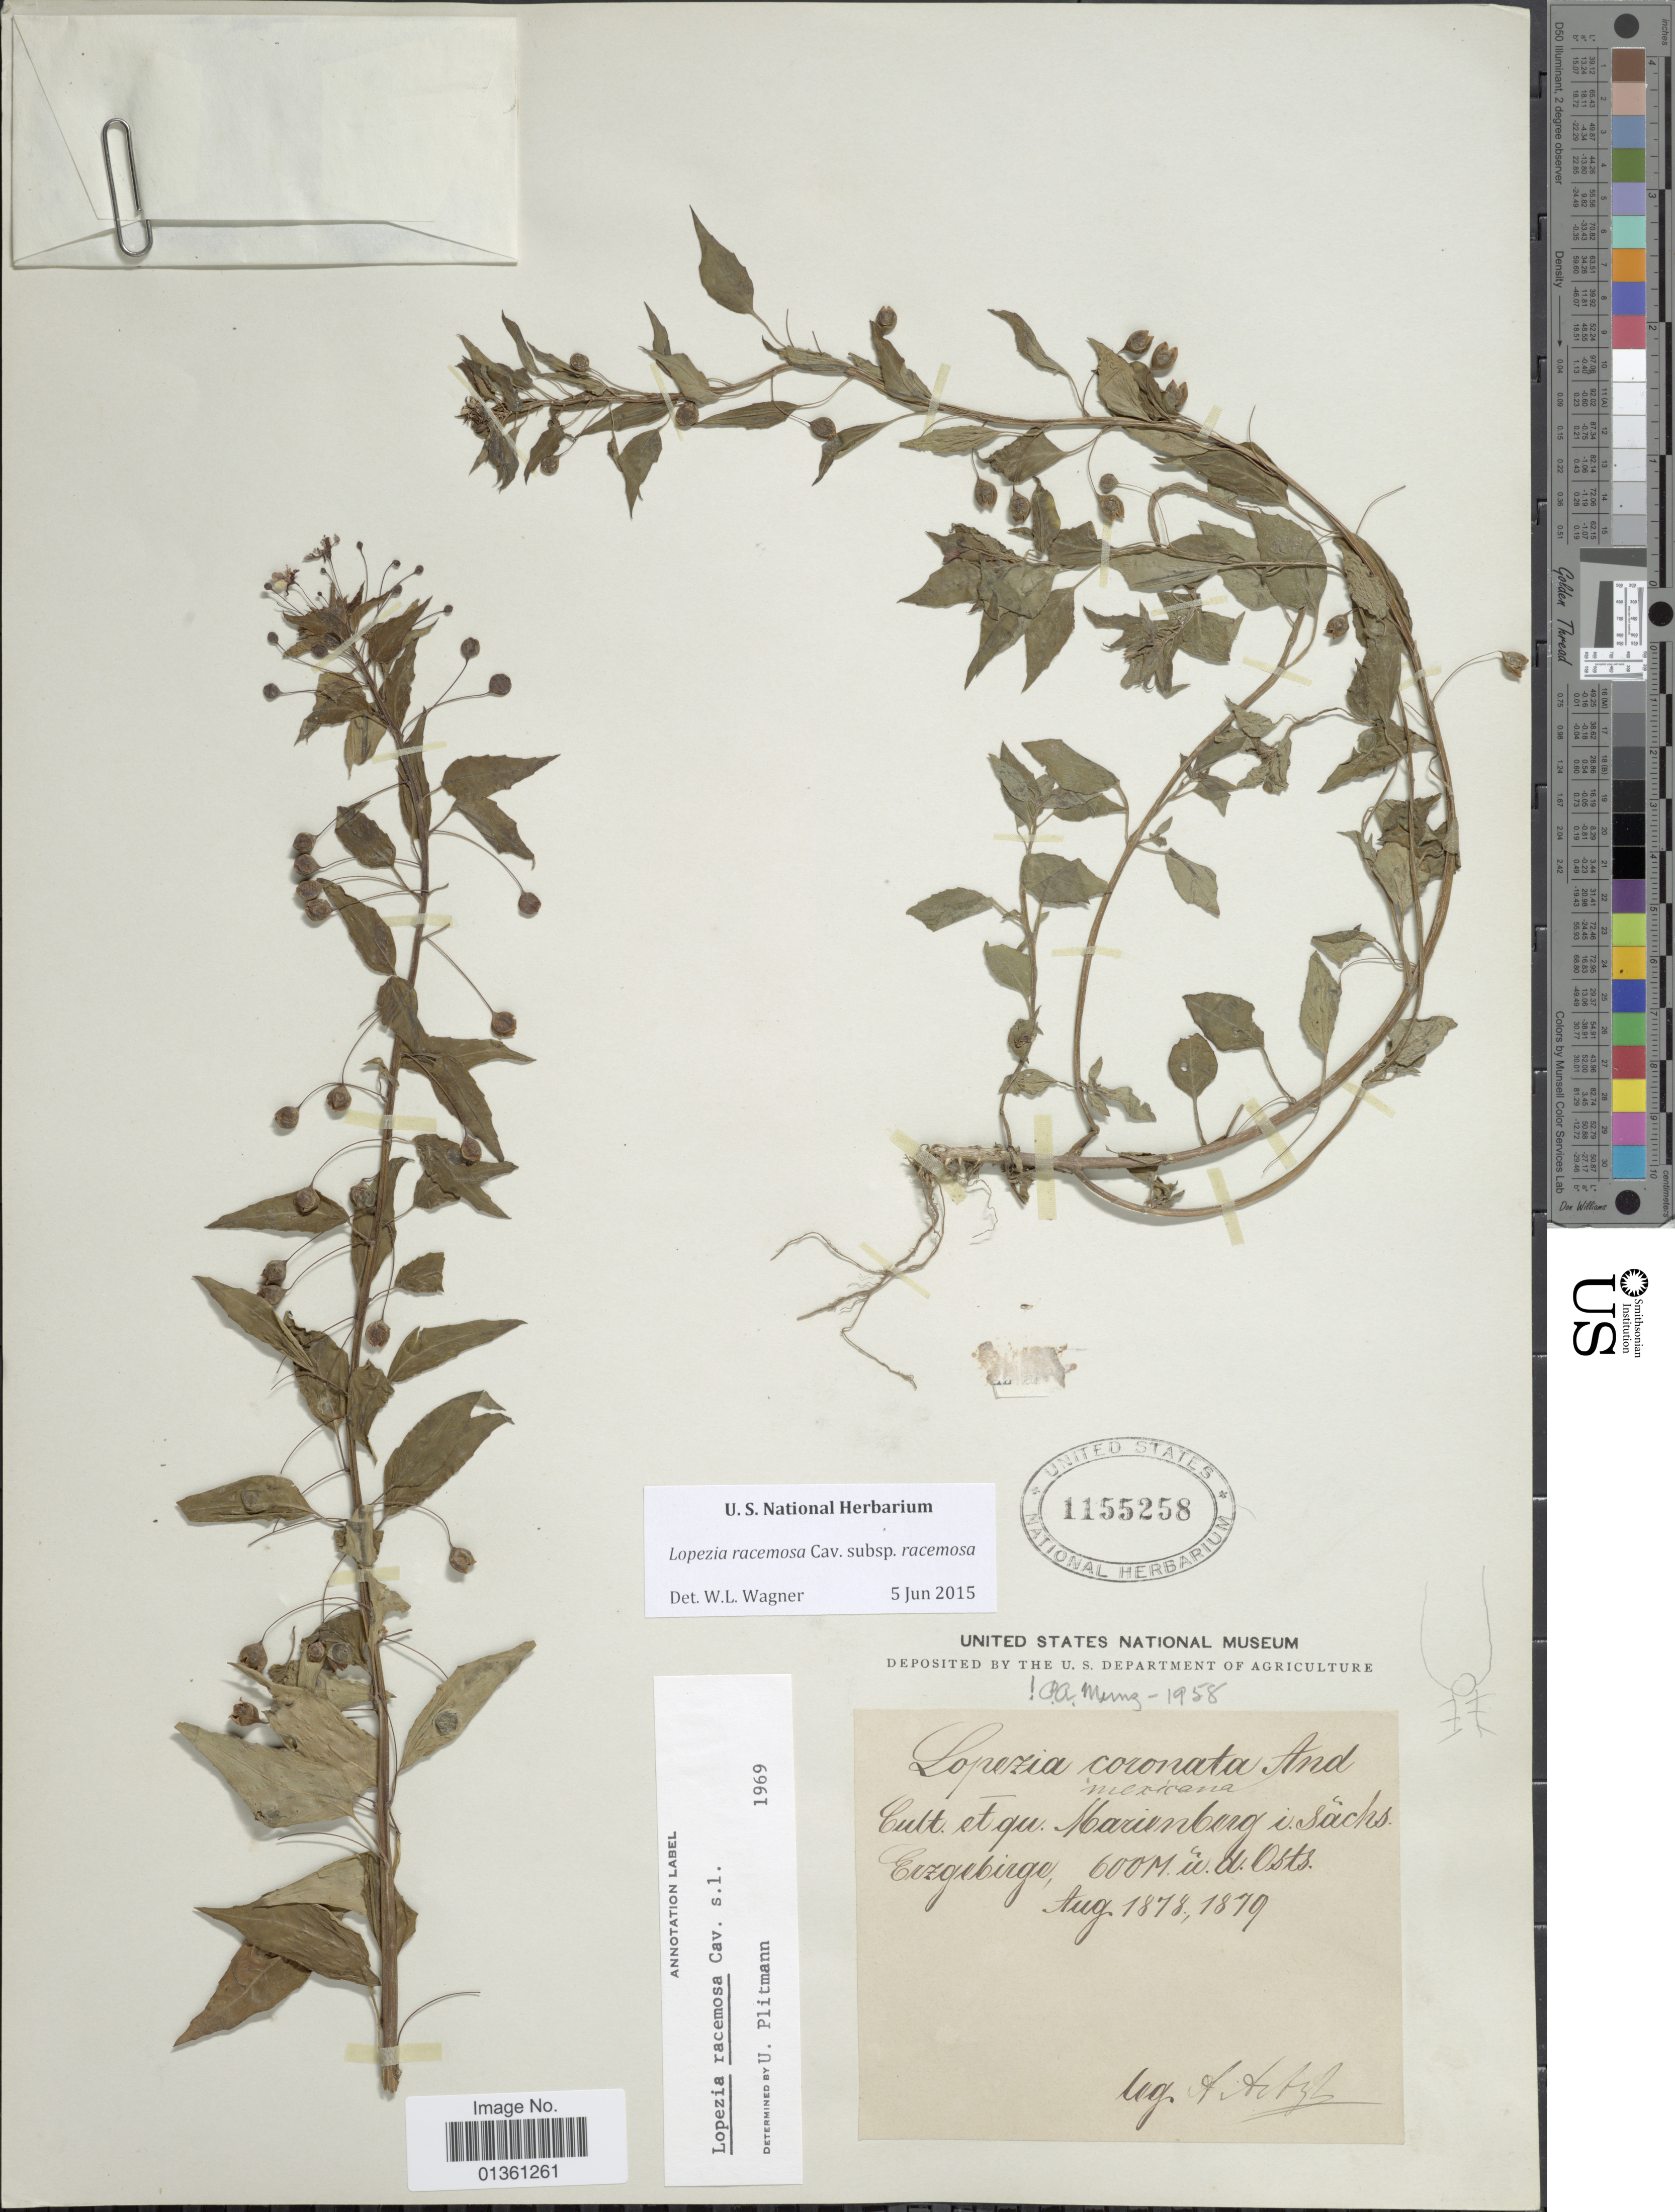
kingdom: Plantae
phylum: Tracheophyta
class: Magnoliopsida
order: Myrtales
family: Onagraceae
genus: Lopezia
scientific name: Lopezia racemosa subsp. racemosa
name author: Cav.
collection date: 1878-08/1879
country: Germany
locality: Cult, et qu. Marienberg i. sachs. Erzgebirge.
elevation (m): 600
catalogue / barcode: US 1155258